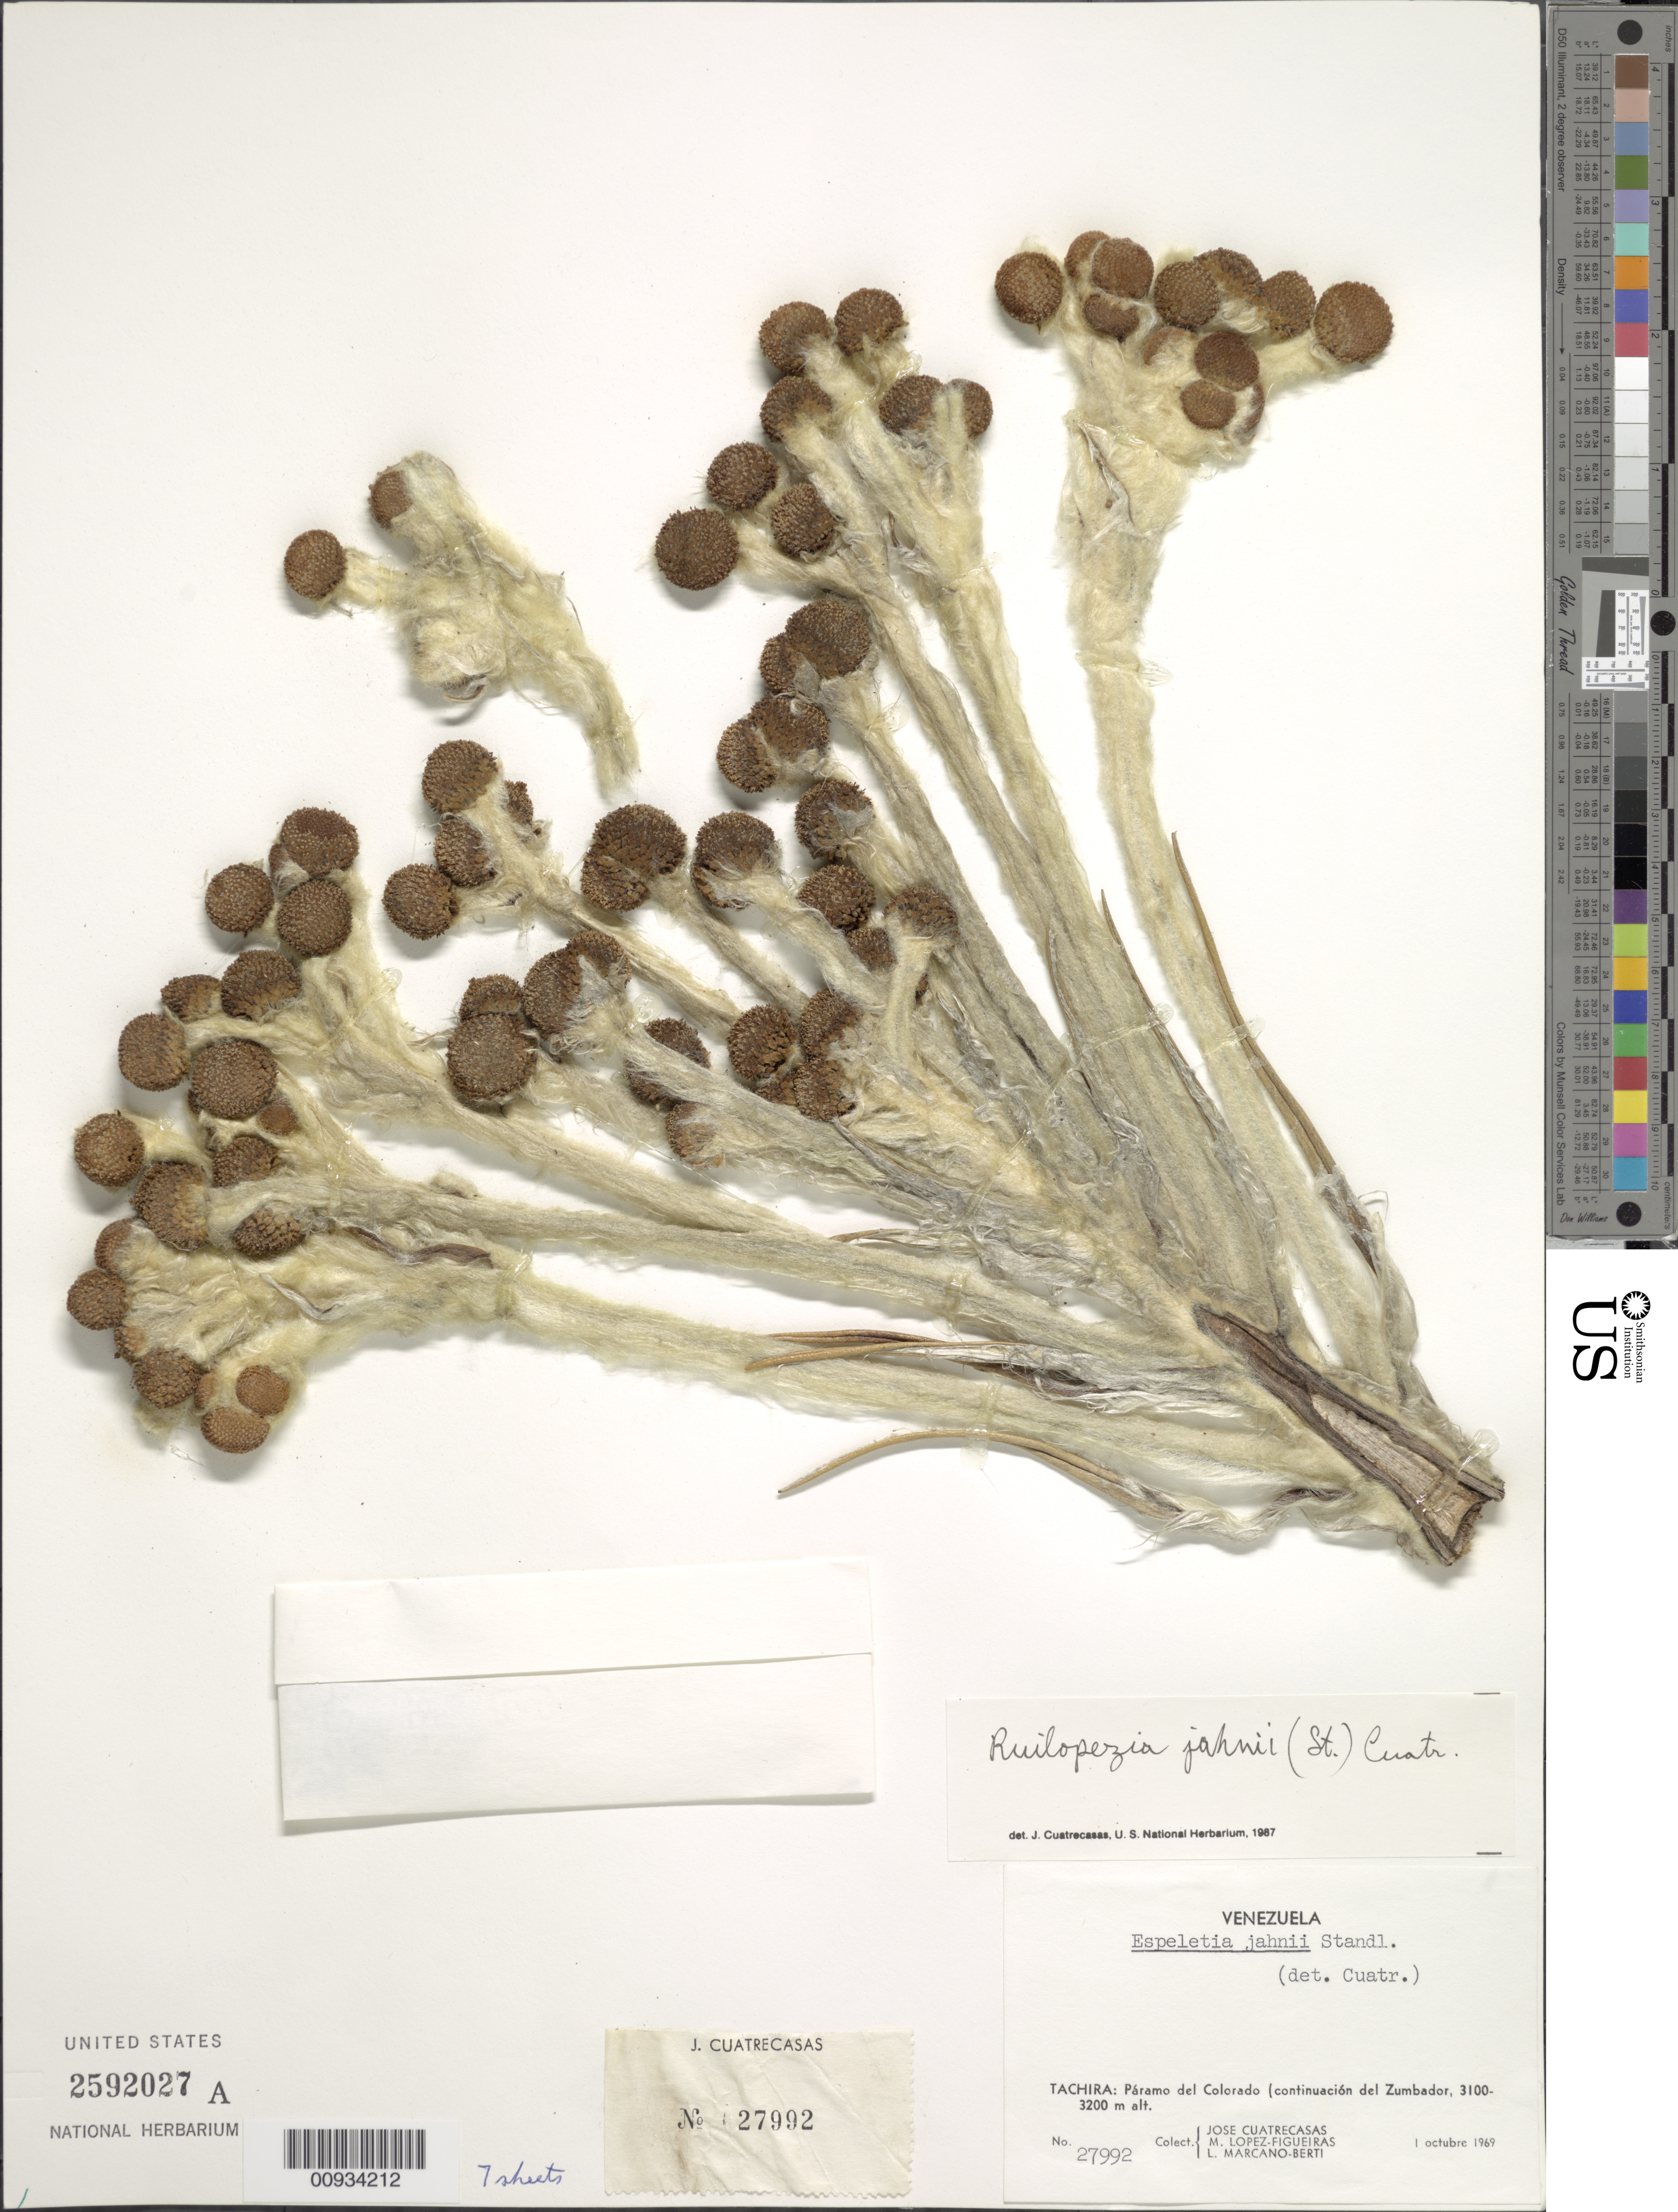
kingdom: Plantae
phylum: Tracheophyta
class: Magnoliopsida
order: Asterales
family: Asteraceae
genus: Ruilopezia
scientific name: Ruilopezia jahnii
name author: (Standl.) Cuatrec.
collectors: J. Cuatrecasas, M. López Figueiras & L. Marcano-Berti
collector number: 27992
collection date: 1969-10-01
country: Venezuela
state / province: Tachira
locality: Paramo del Colorado (continuacion del Zumbador)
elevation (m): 3100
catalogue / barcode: US 2592027A